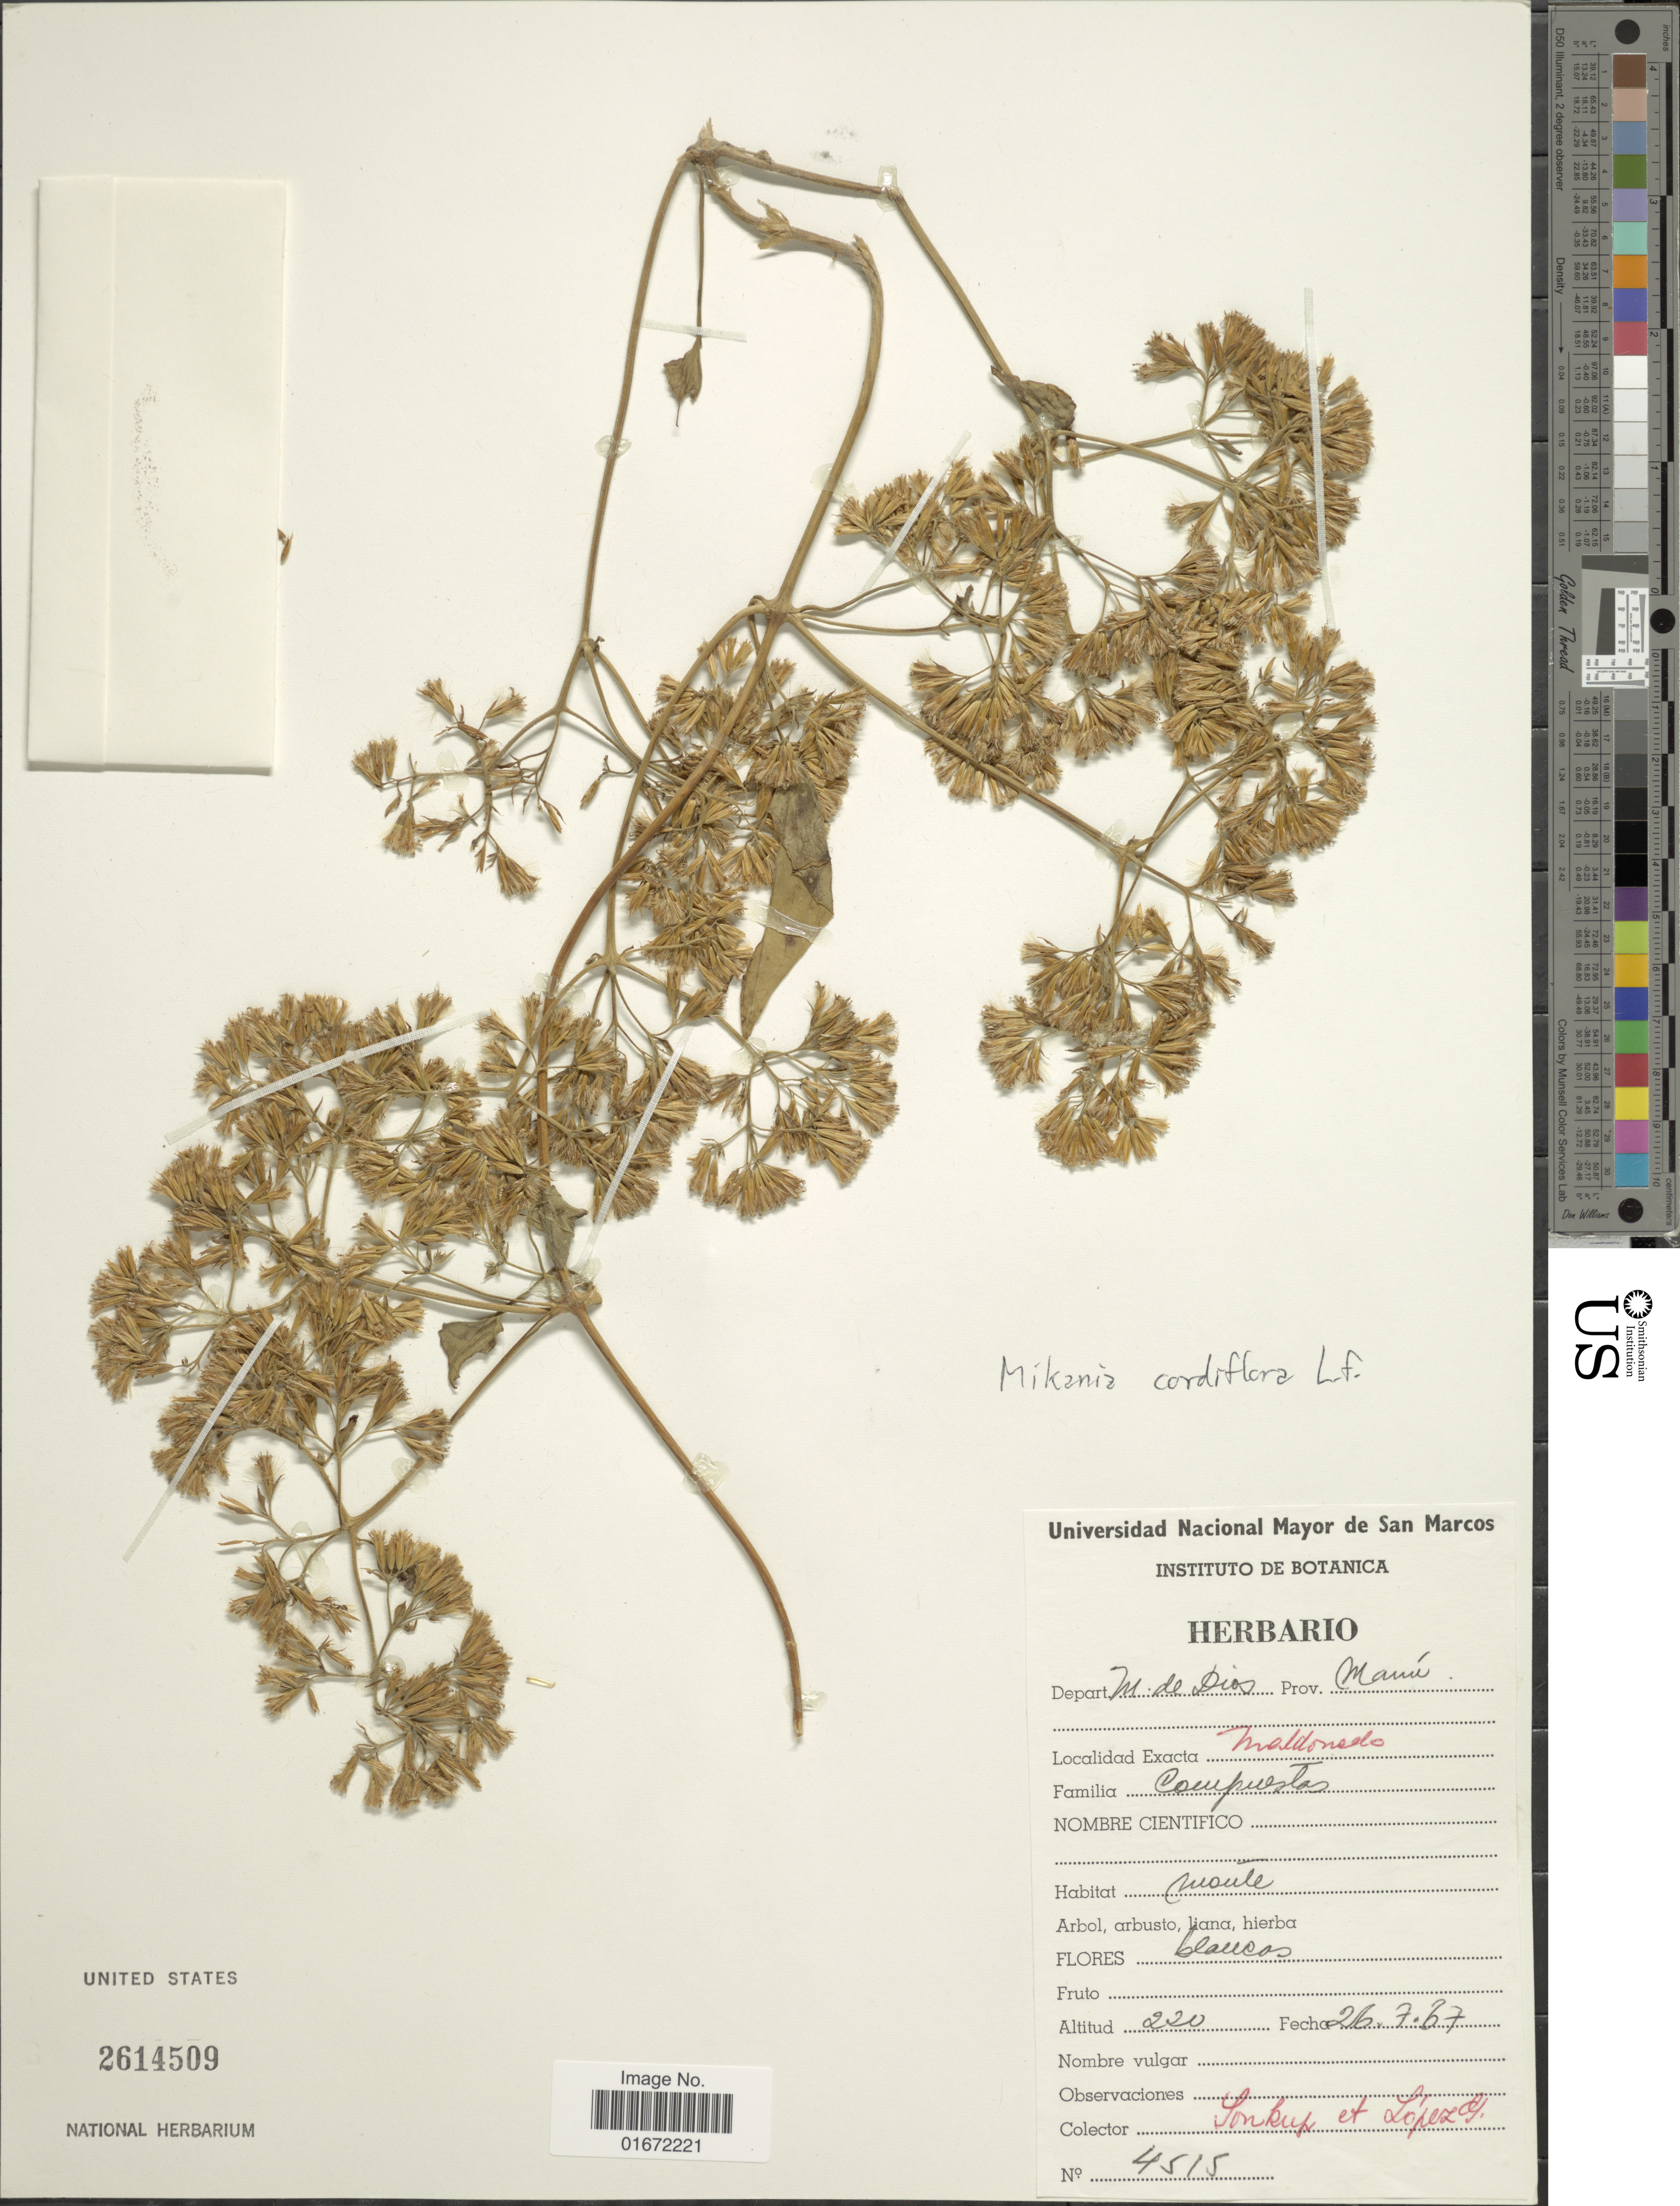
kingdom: Plantae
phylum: Tracheophyta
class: Magnoliopsida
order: Asterales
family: Asteraceae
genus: Mikania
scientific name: Mikania cordifolia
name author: Kunth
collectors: -- Soukup & H. López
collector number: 4515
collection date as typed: Transcribed d/m/y: 26/7/67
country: Peru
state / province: Madre de Dios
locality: Depart. M. de Dios. Prov. Manú. Maldonado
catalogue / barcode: US 2614509